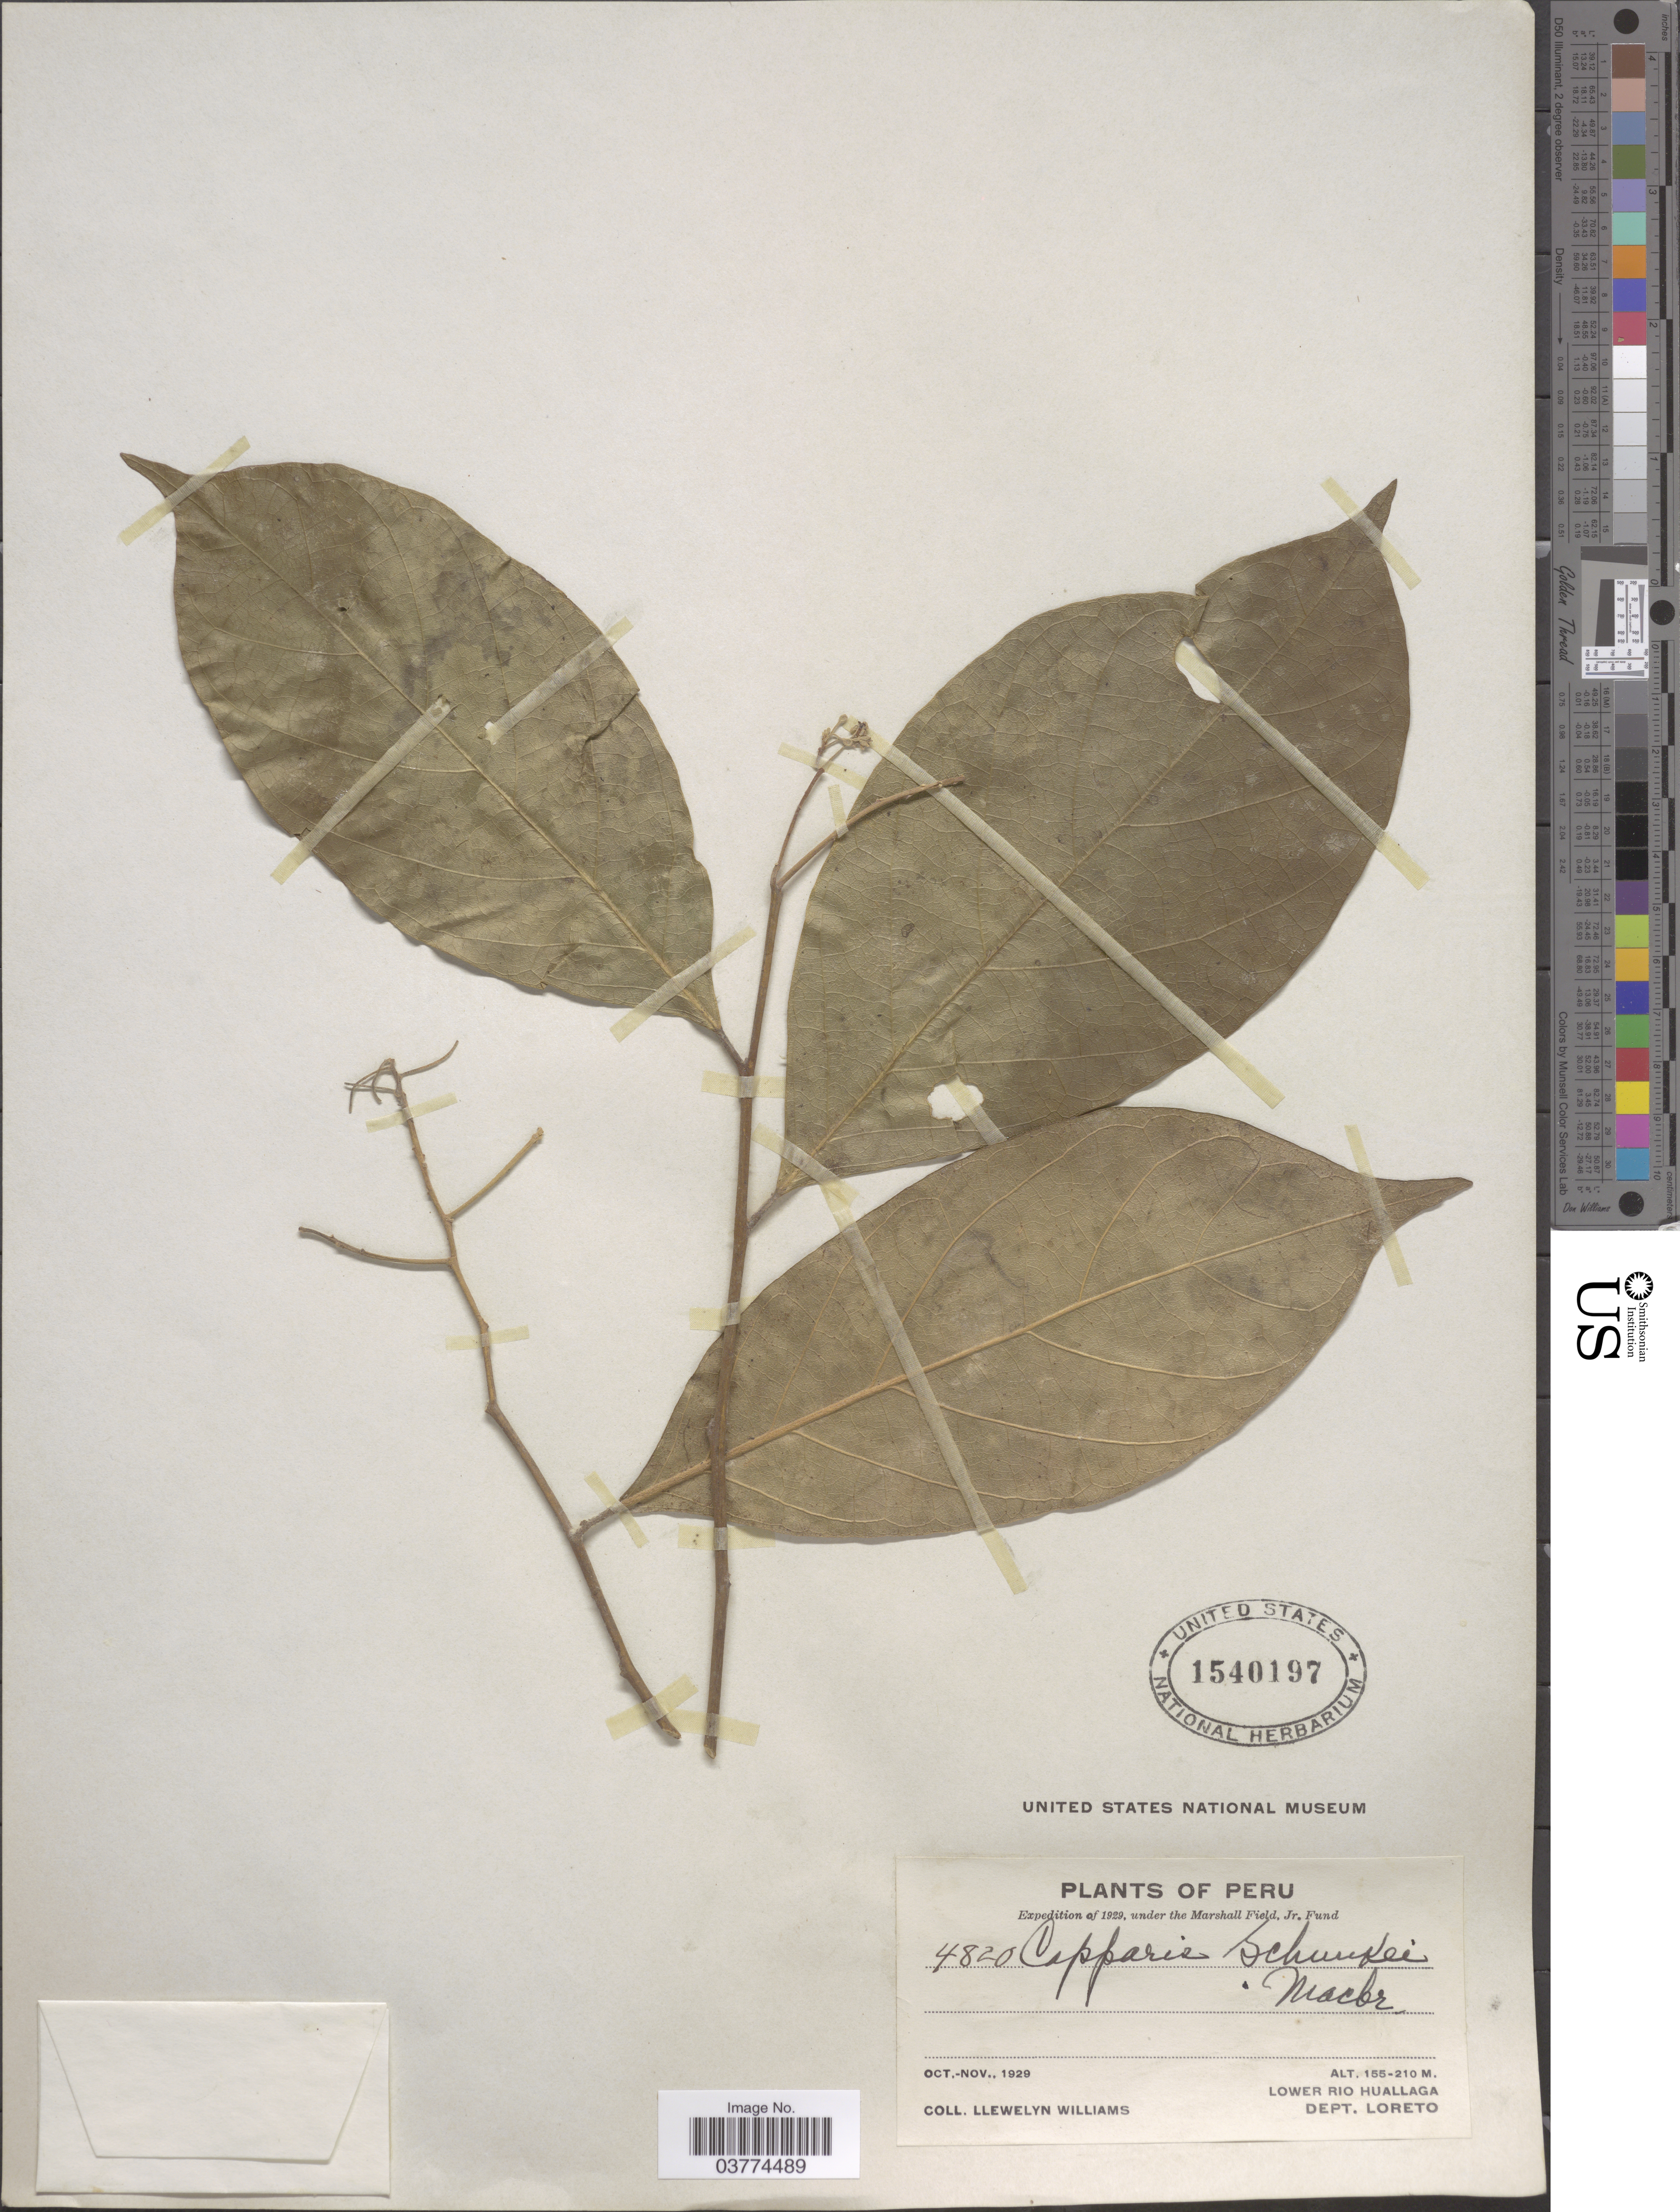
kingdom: Plantae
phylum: Tracheophyta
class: Magnoliopsida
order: Brassicales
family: Capparaceae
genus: Preslianthus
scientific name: Preslianthus pittieri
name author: (Standl.) Cornejo & Iltis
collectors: Ll. Williams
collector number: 4820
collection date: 1929-10/1929-11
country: Peru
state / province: Loreto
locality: Lower Rio Huallaga. Dept. Loreto.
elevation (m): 155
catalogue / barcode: US 1540197